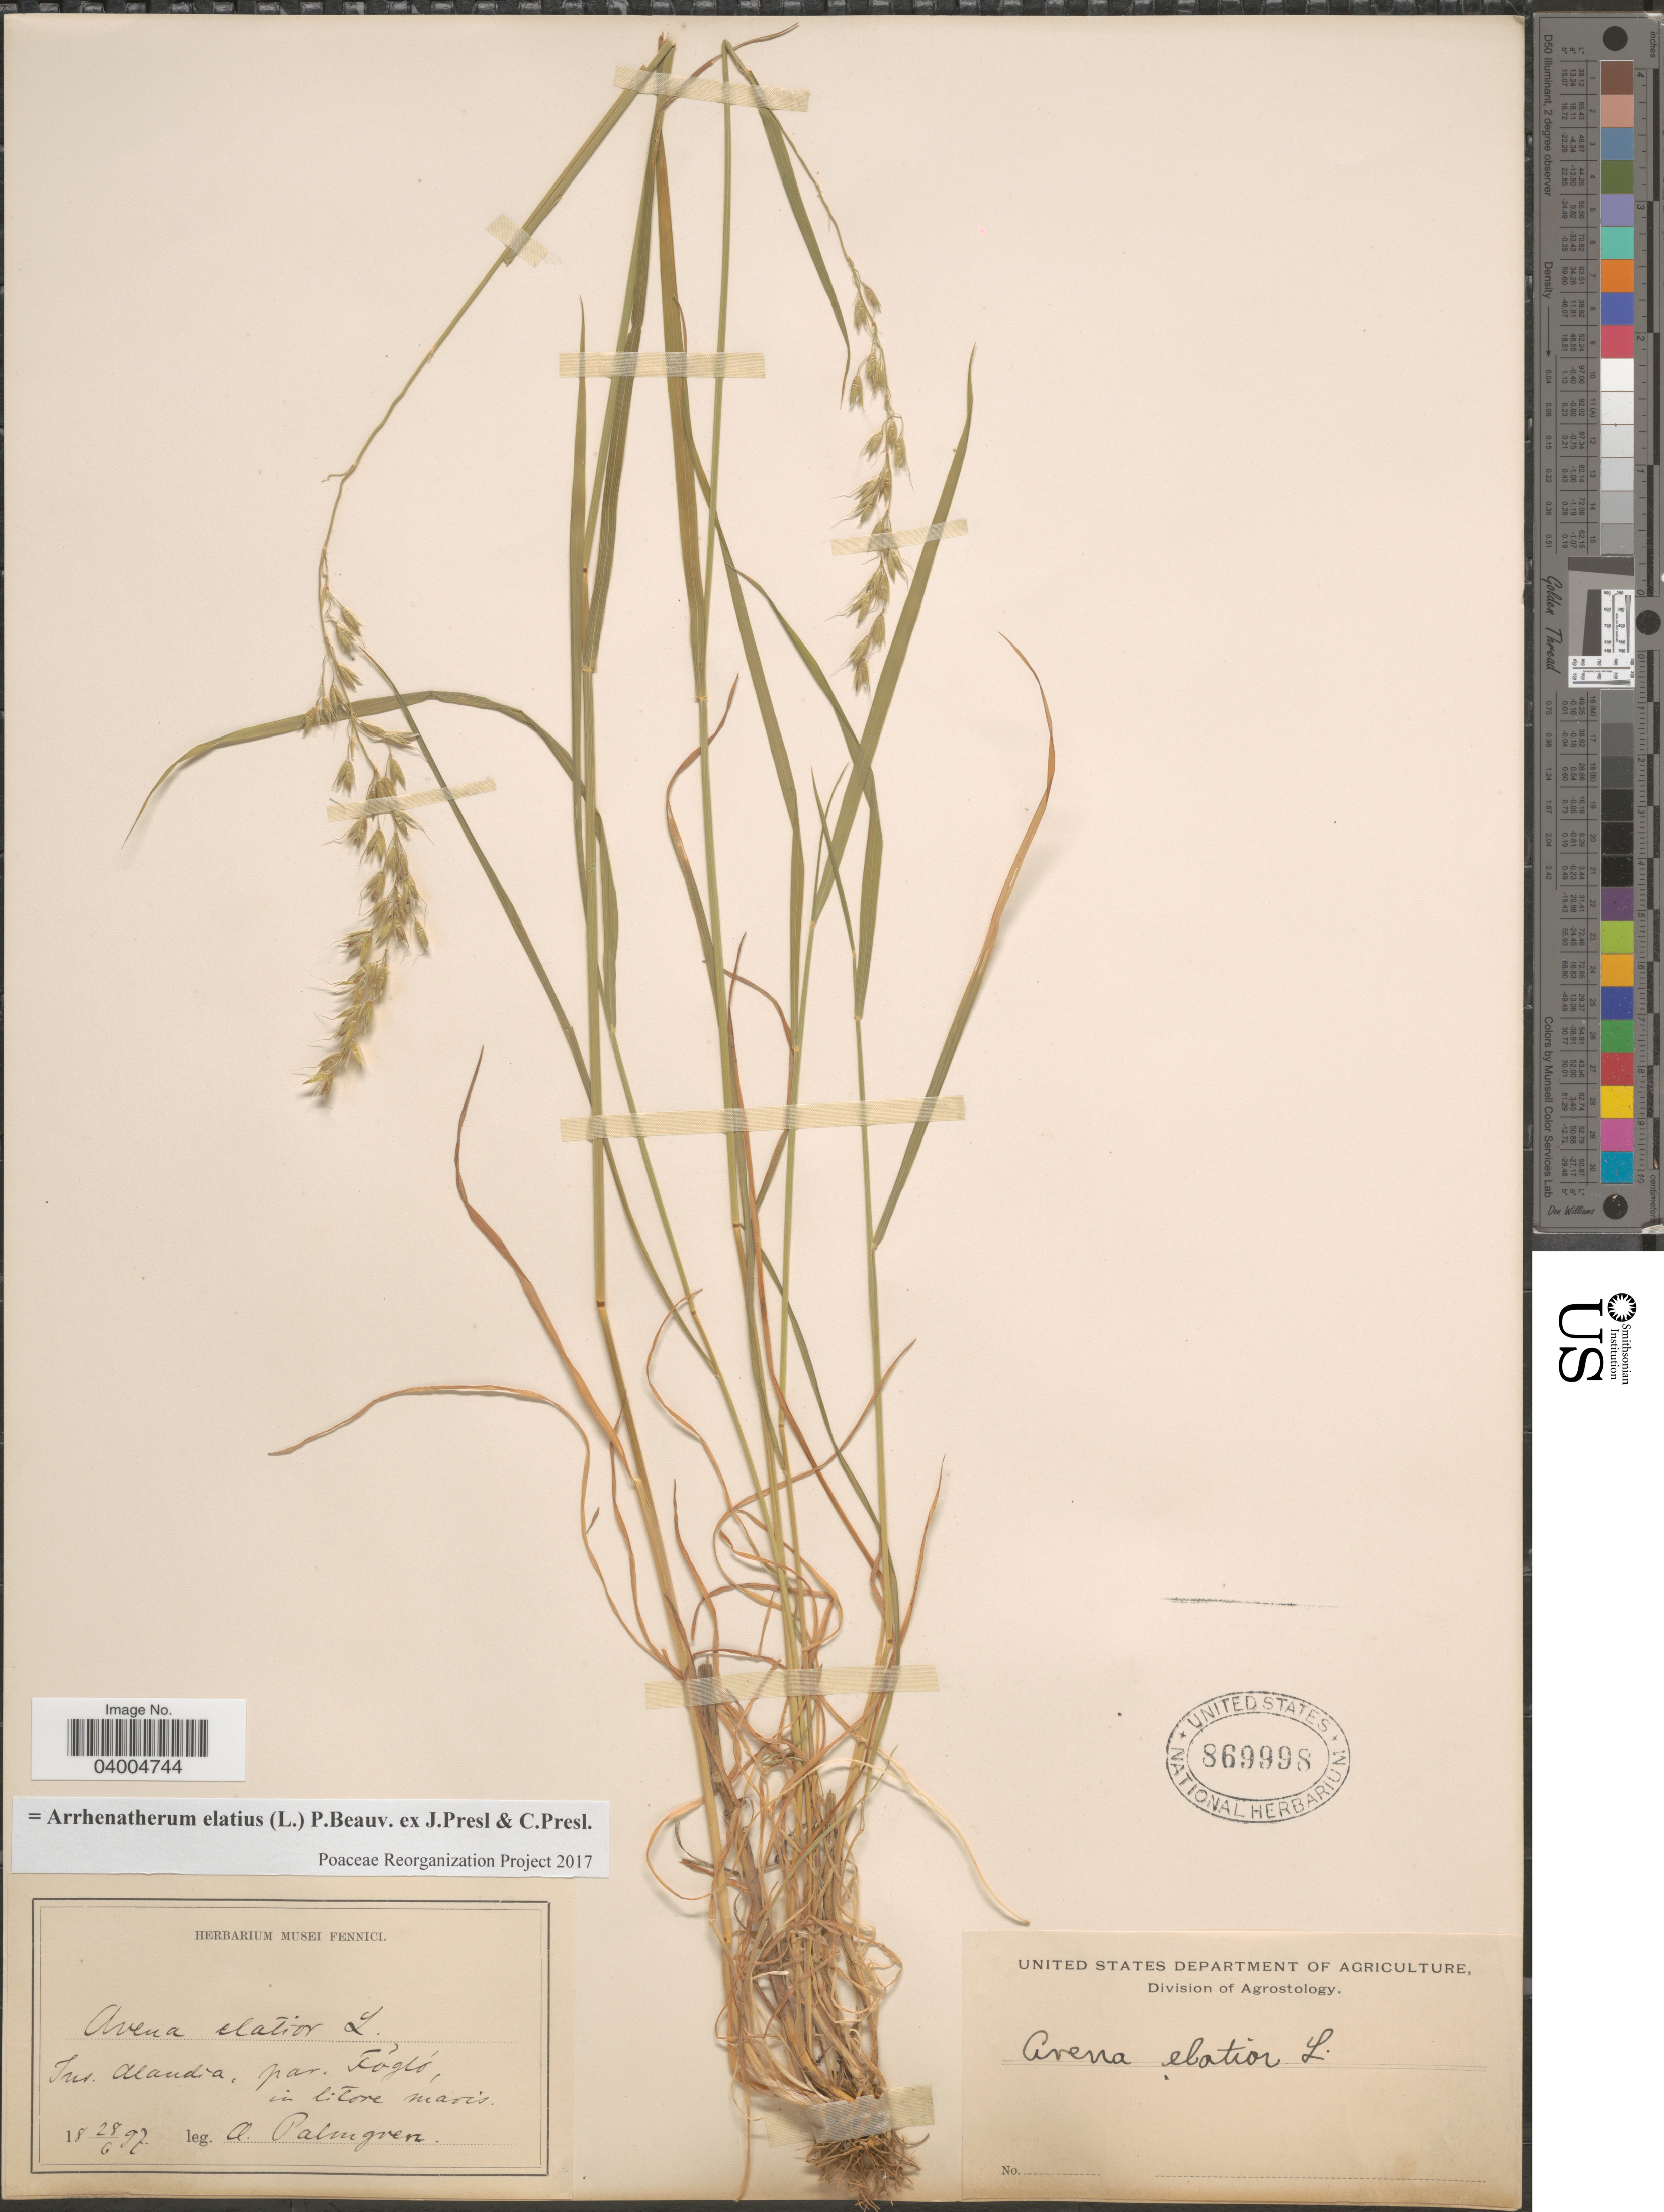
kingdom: Plantae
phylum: Tracheophyta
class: Liliopsida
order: Poales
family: Poaceae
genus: Arrhenatherum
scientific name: Arrhenatherum elatius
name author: (L.) J. Presl & C. Presl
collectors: A. Palmgren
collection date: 1897-06-28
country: Finland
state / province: Ahvenanmaa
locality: Ins. Alandia, par. Fogló, in litore maris.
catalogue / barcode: US 869998